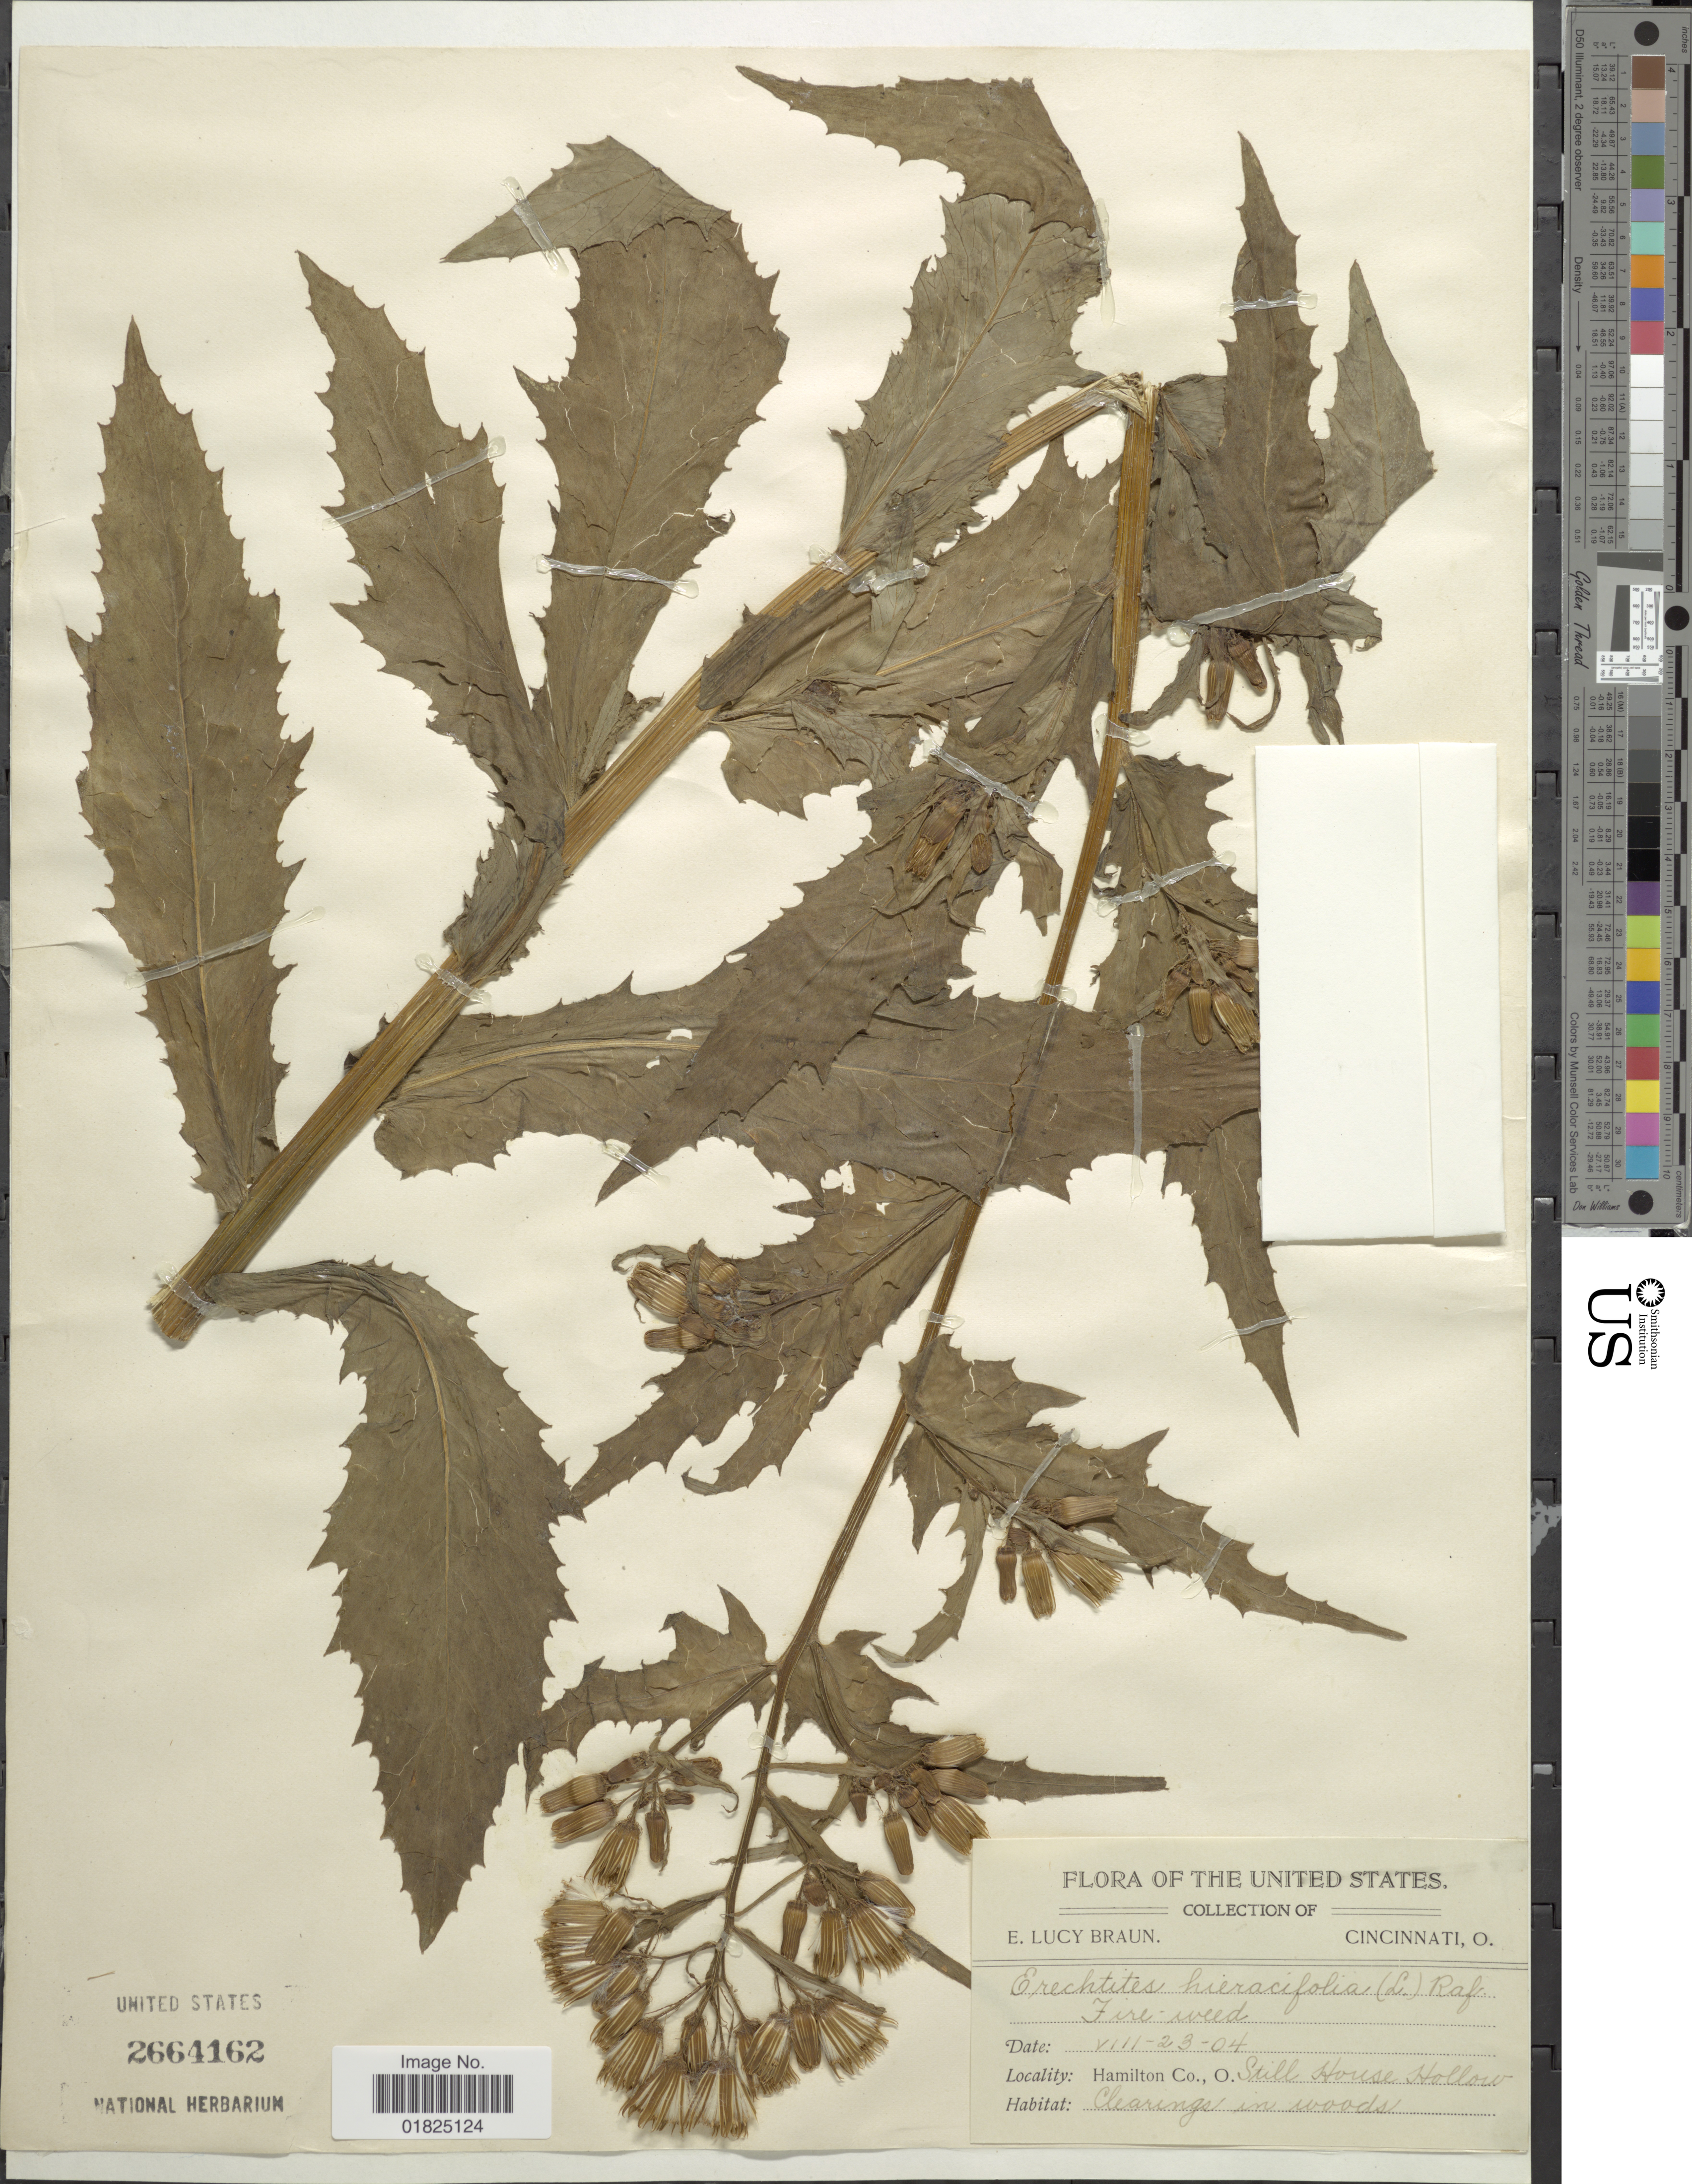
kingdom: Plantae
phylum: Tracheophyta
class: Magnoliopsida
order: Asterales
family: Asteraceae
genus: Erechtites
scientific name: Erechtites hieraciifolius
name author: (L.) Raf. ex DC.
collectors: E. L. Braun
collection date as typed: Transcribed d/m/y: 23/8/4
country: United States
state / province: Ohio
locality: Hamlton Co., Still House Hollow, Clearings in woods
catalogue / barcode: US 2664162